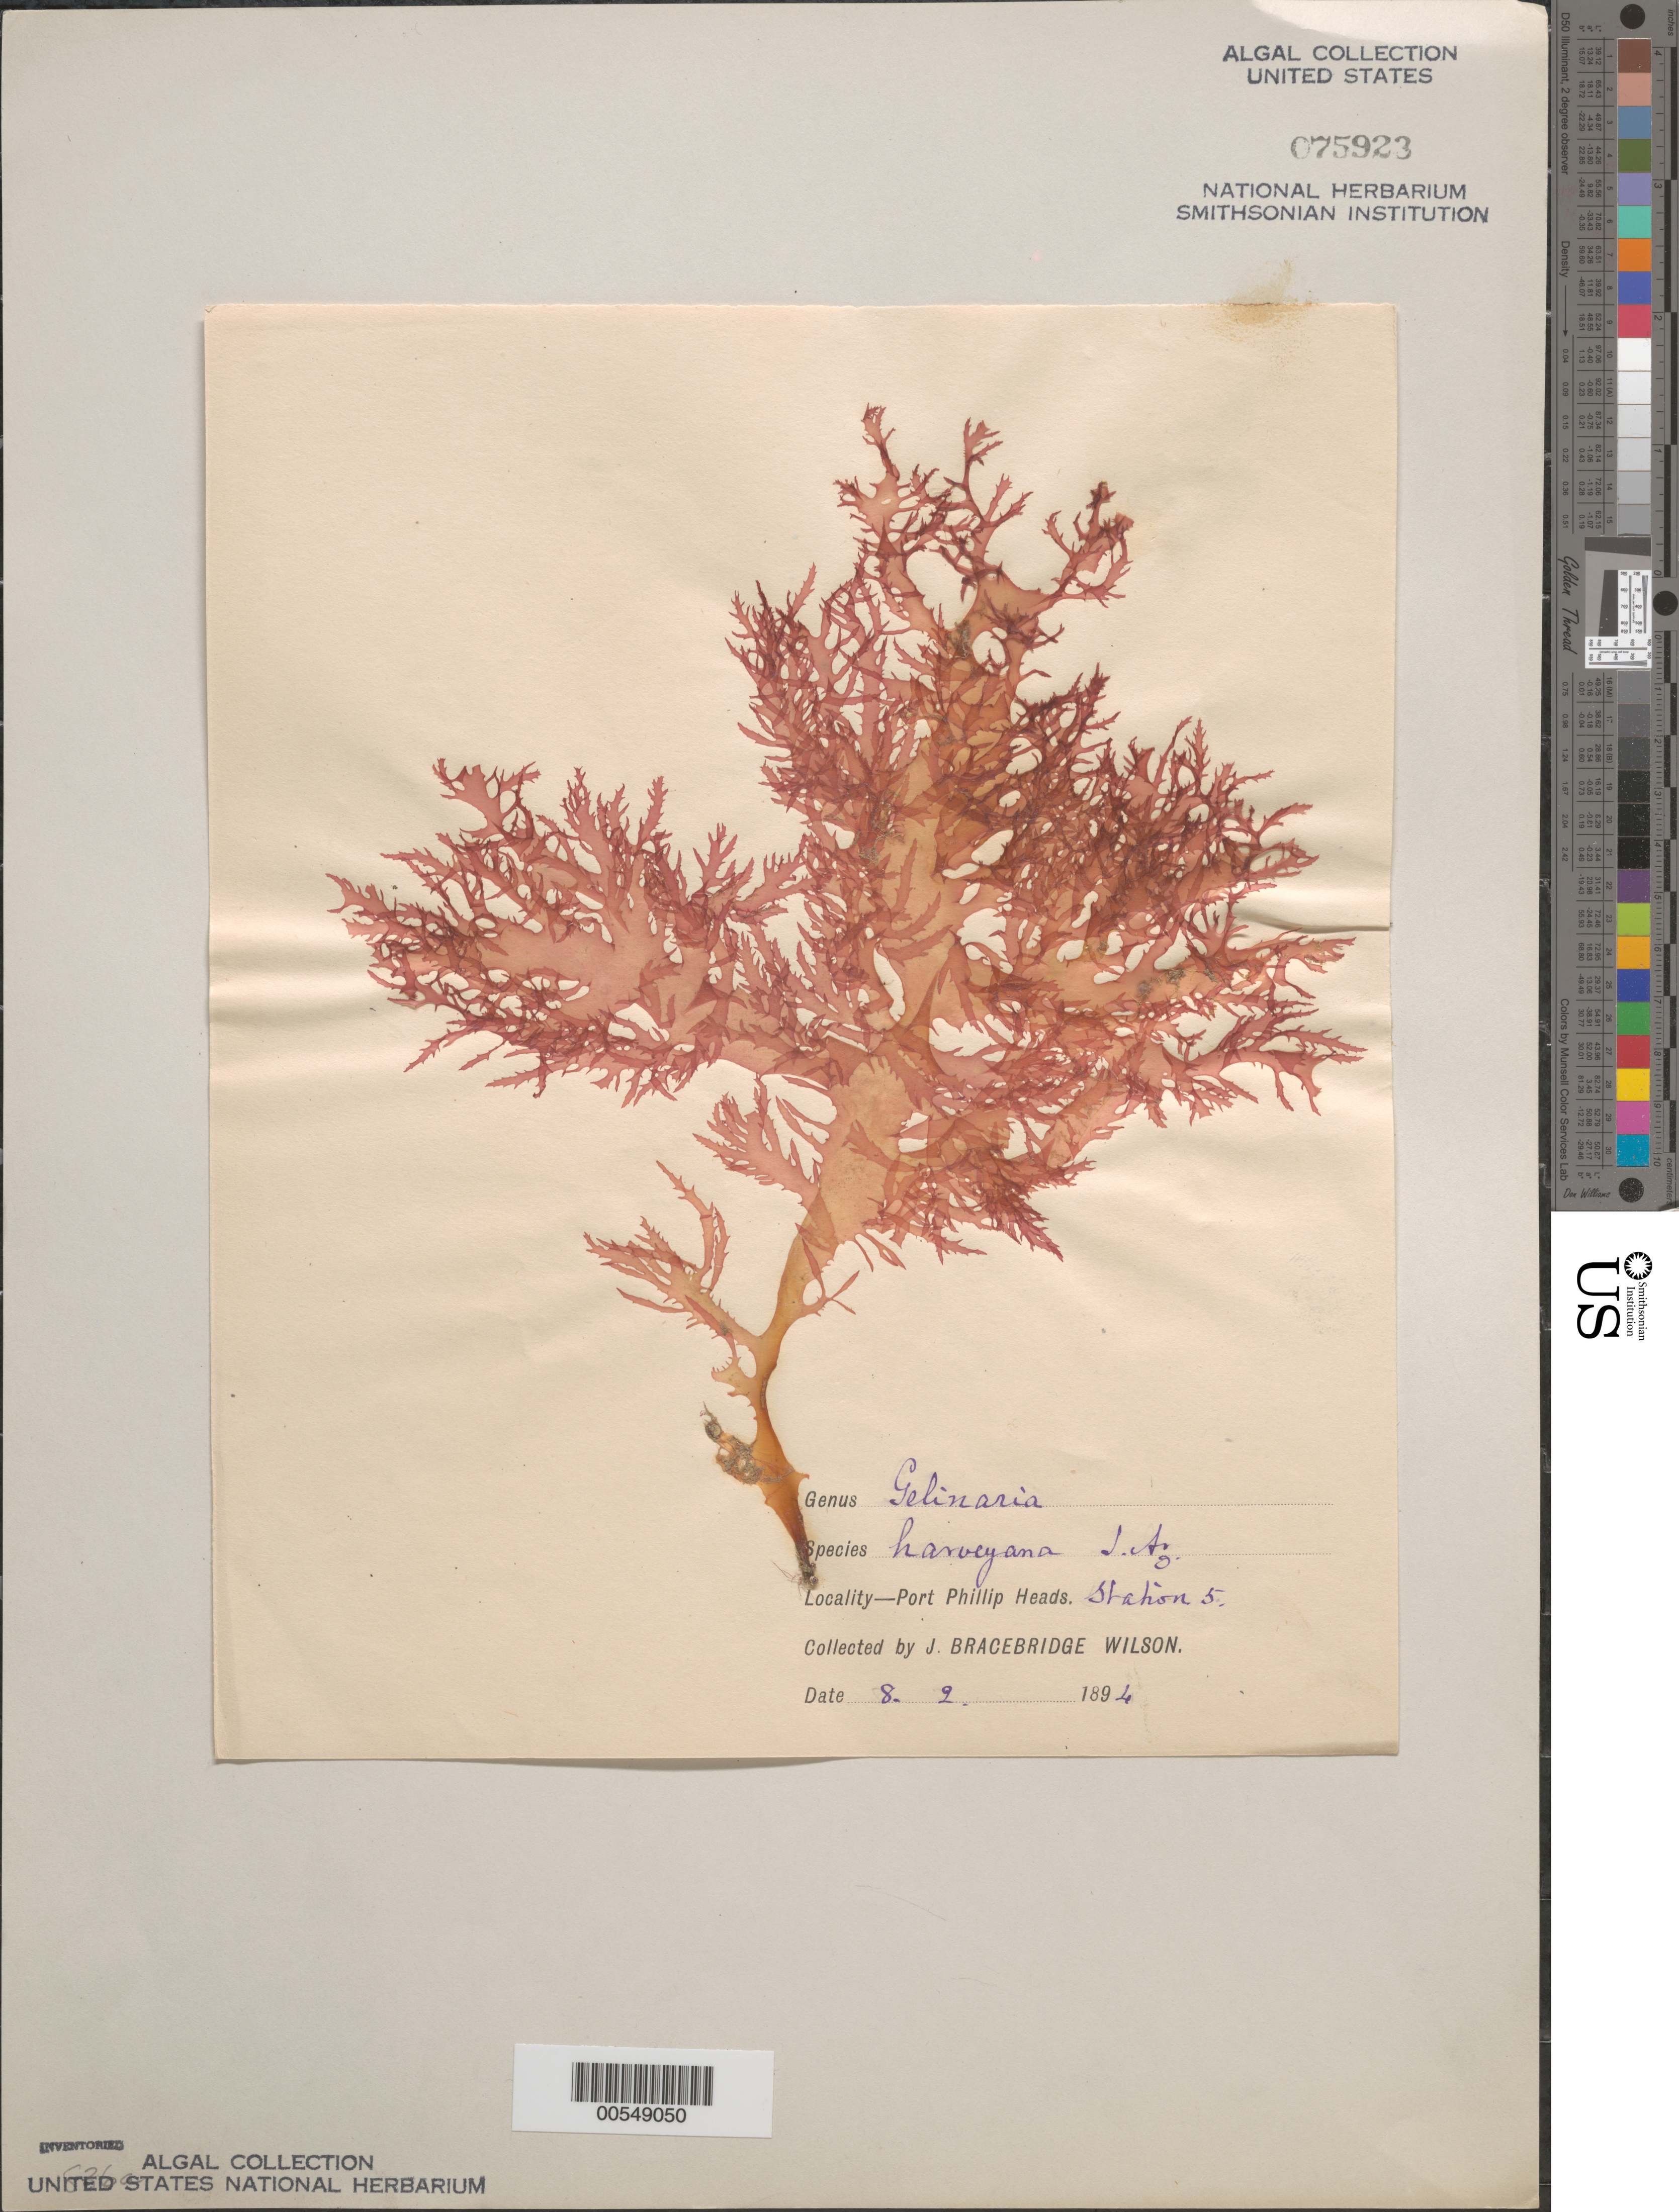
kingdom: Plantae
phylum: Rhodophyta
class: Florideophyceae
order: Gigartinales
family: Kallymeniaceae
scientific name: Gelinaria ulvoidea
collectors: J. B. Wilson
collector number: Station 5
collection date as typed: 08 Feb 1894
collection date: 1894-02-08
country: Australia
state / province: Victoria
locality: Port Phillip Heads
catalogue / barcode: US 75923